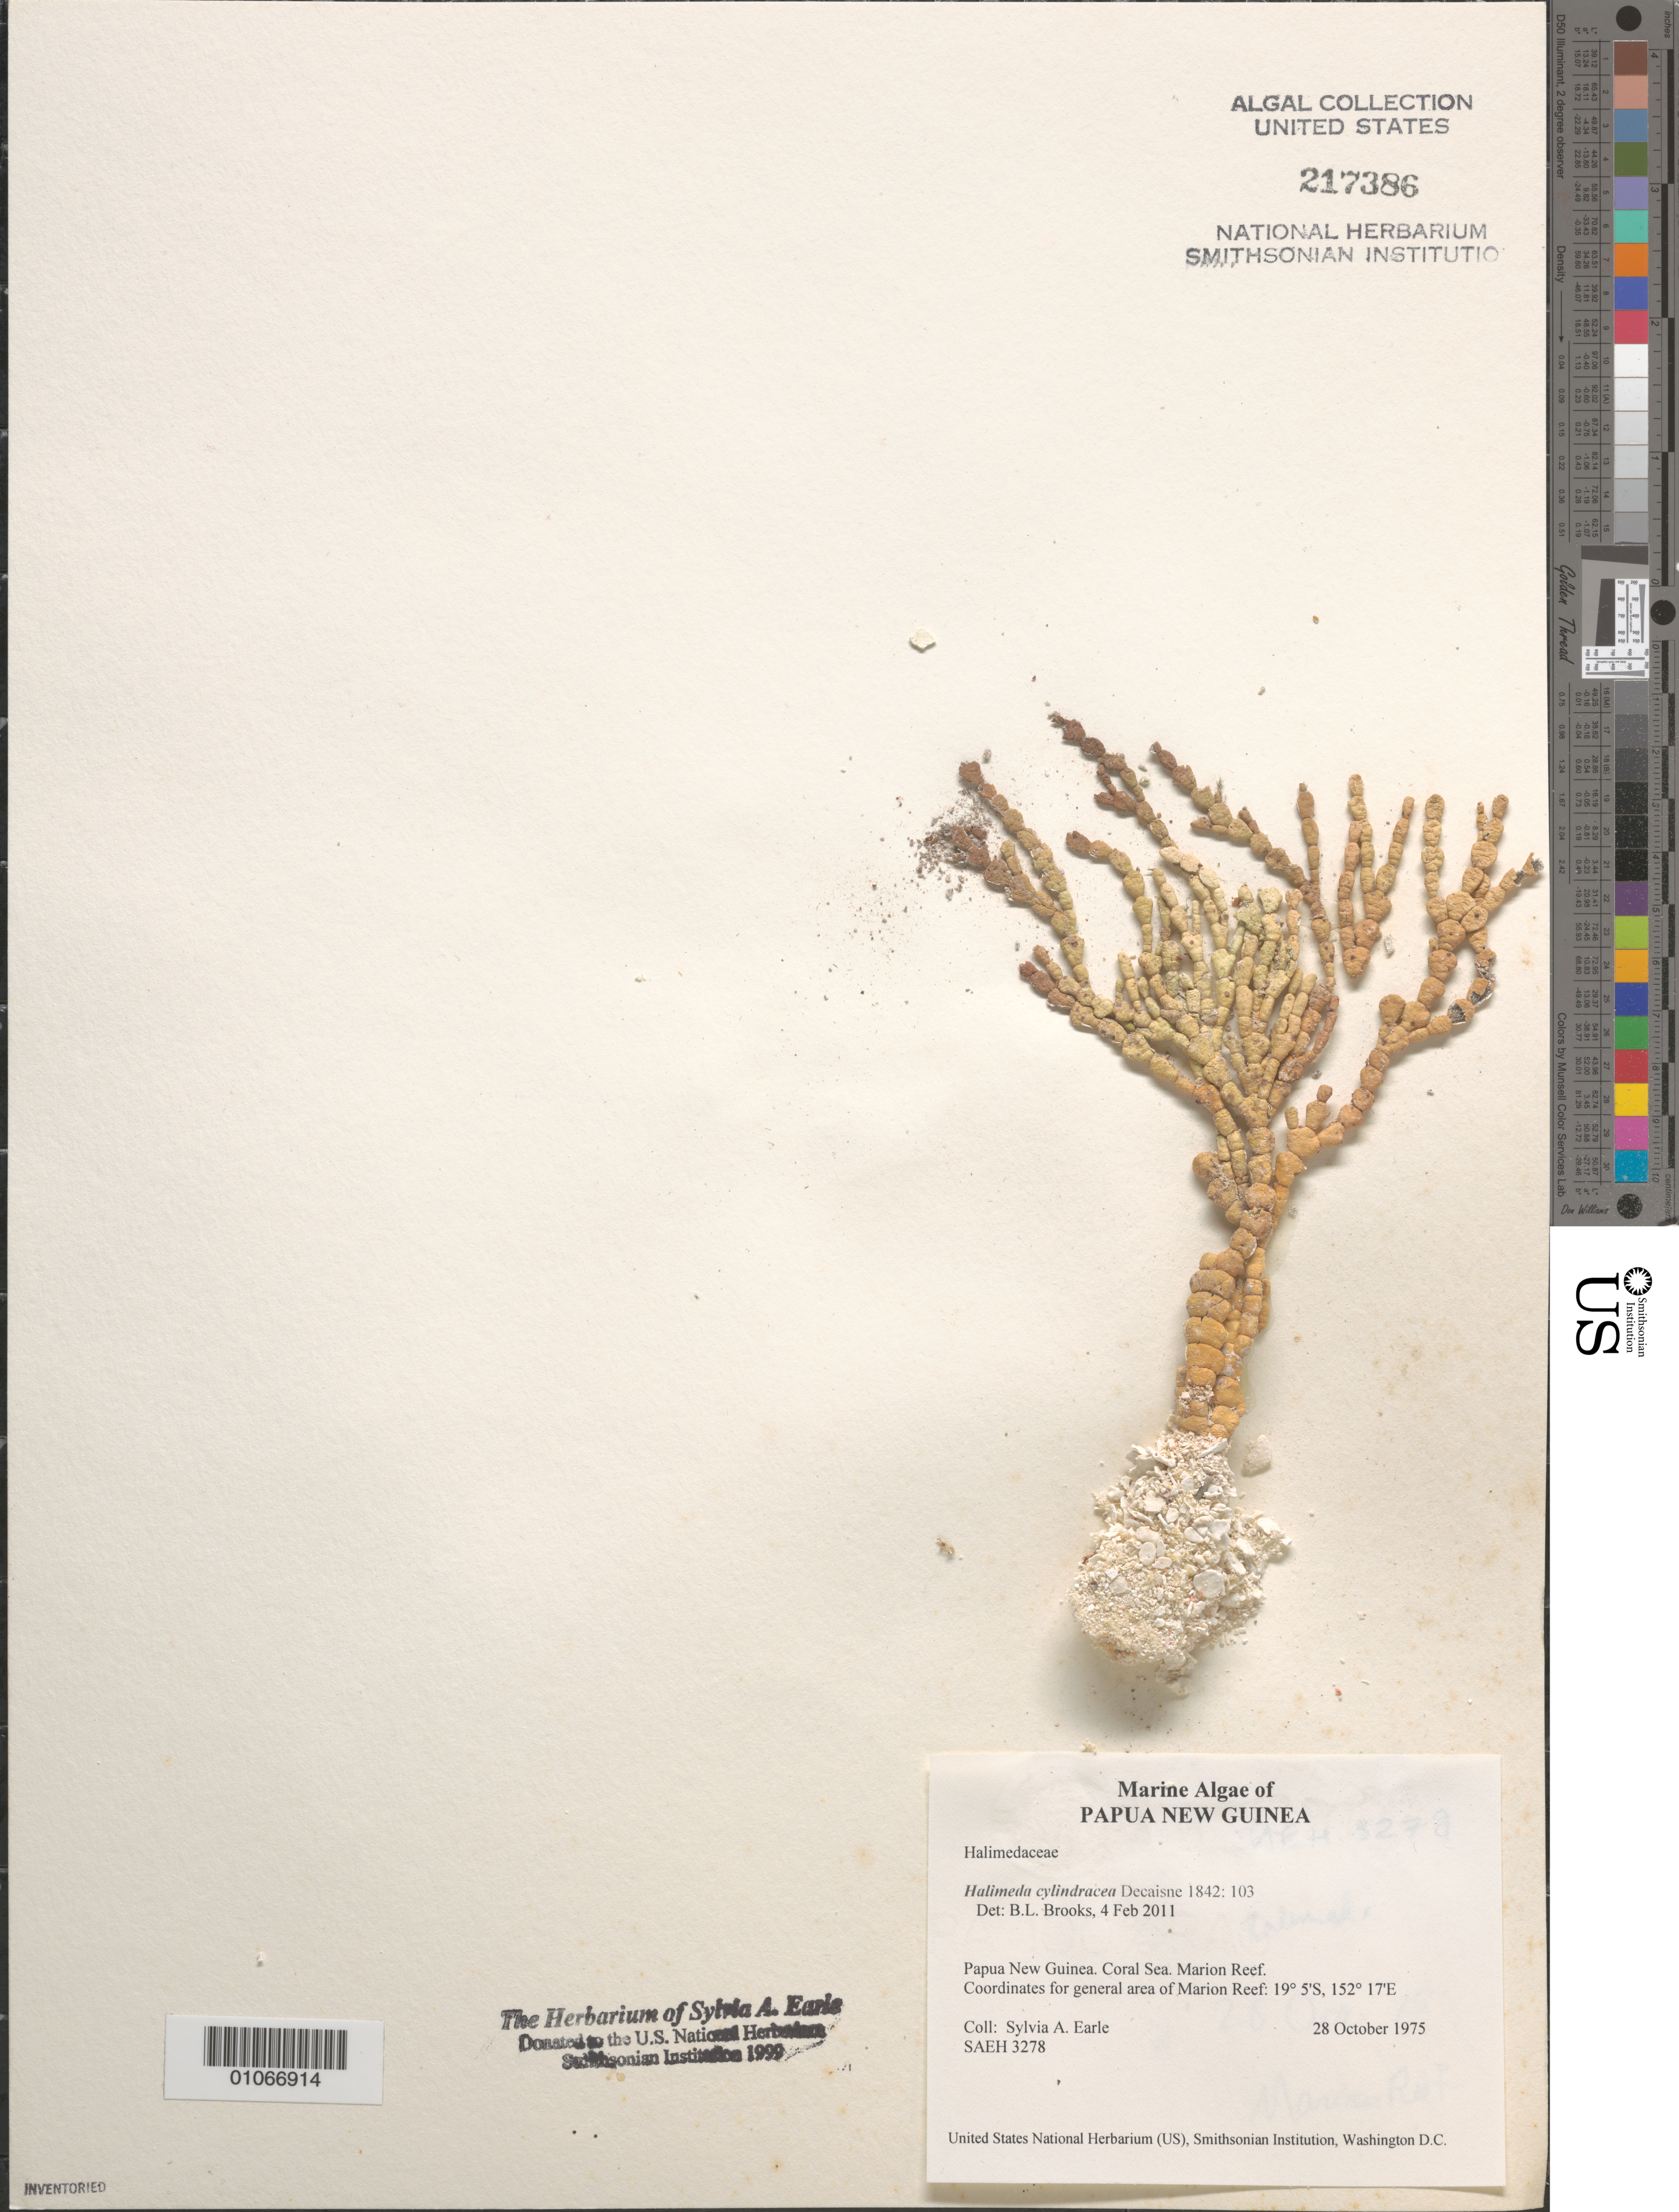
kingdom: Plantae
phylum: Chlorophyta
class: Ulvophyceae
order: Bryopsidales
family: Halimedaceae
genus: Halimeda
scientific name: Halimeda cylindracea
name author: Decne.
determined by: Brooks, B. L., (BOT), Smithsonian Institution - National Museum of Natural History (UNITED STATES)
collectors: S. A. Earle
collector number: SAEH 3278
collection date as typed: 28 Oct 1975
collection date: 1975-10-28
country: Australia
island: Marion Reef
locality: Coral Sea, Marion Reef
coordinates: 19 5'S, 152 17'E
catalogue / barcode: US 217386